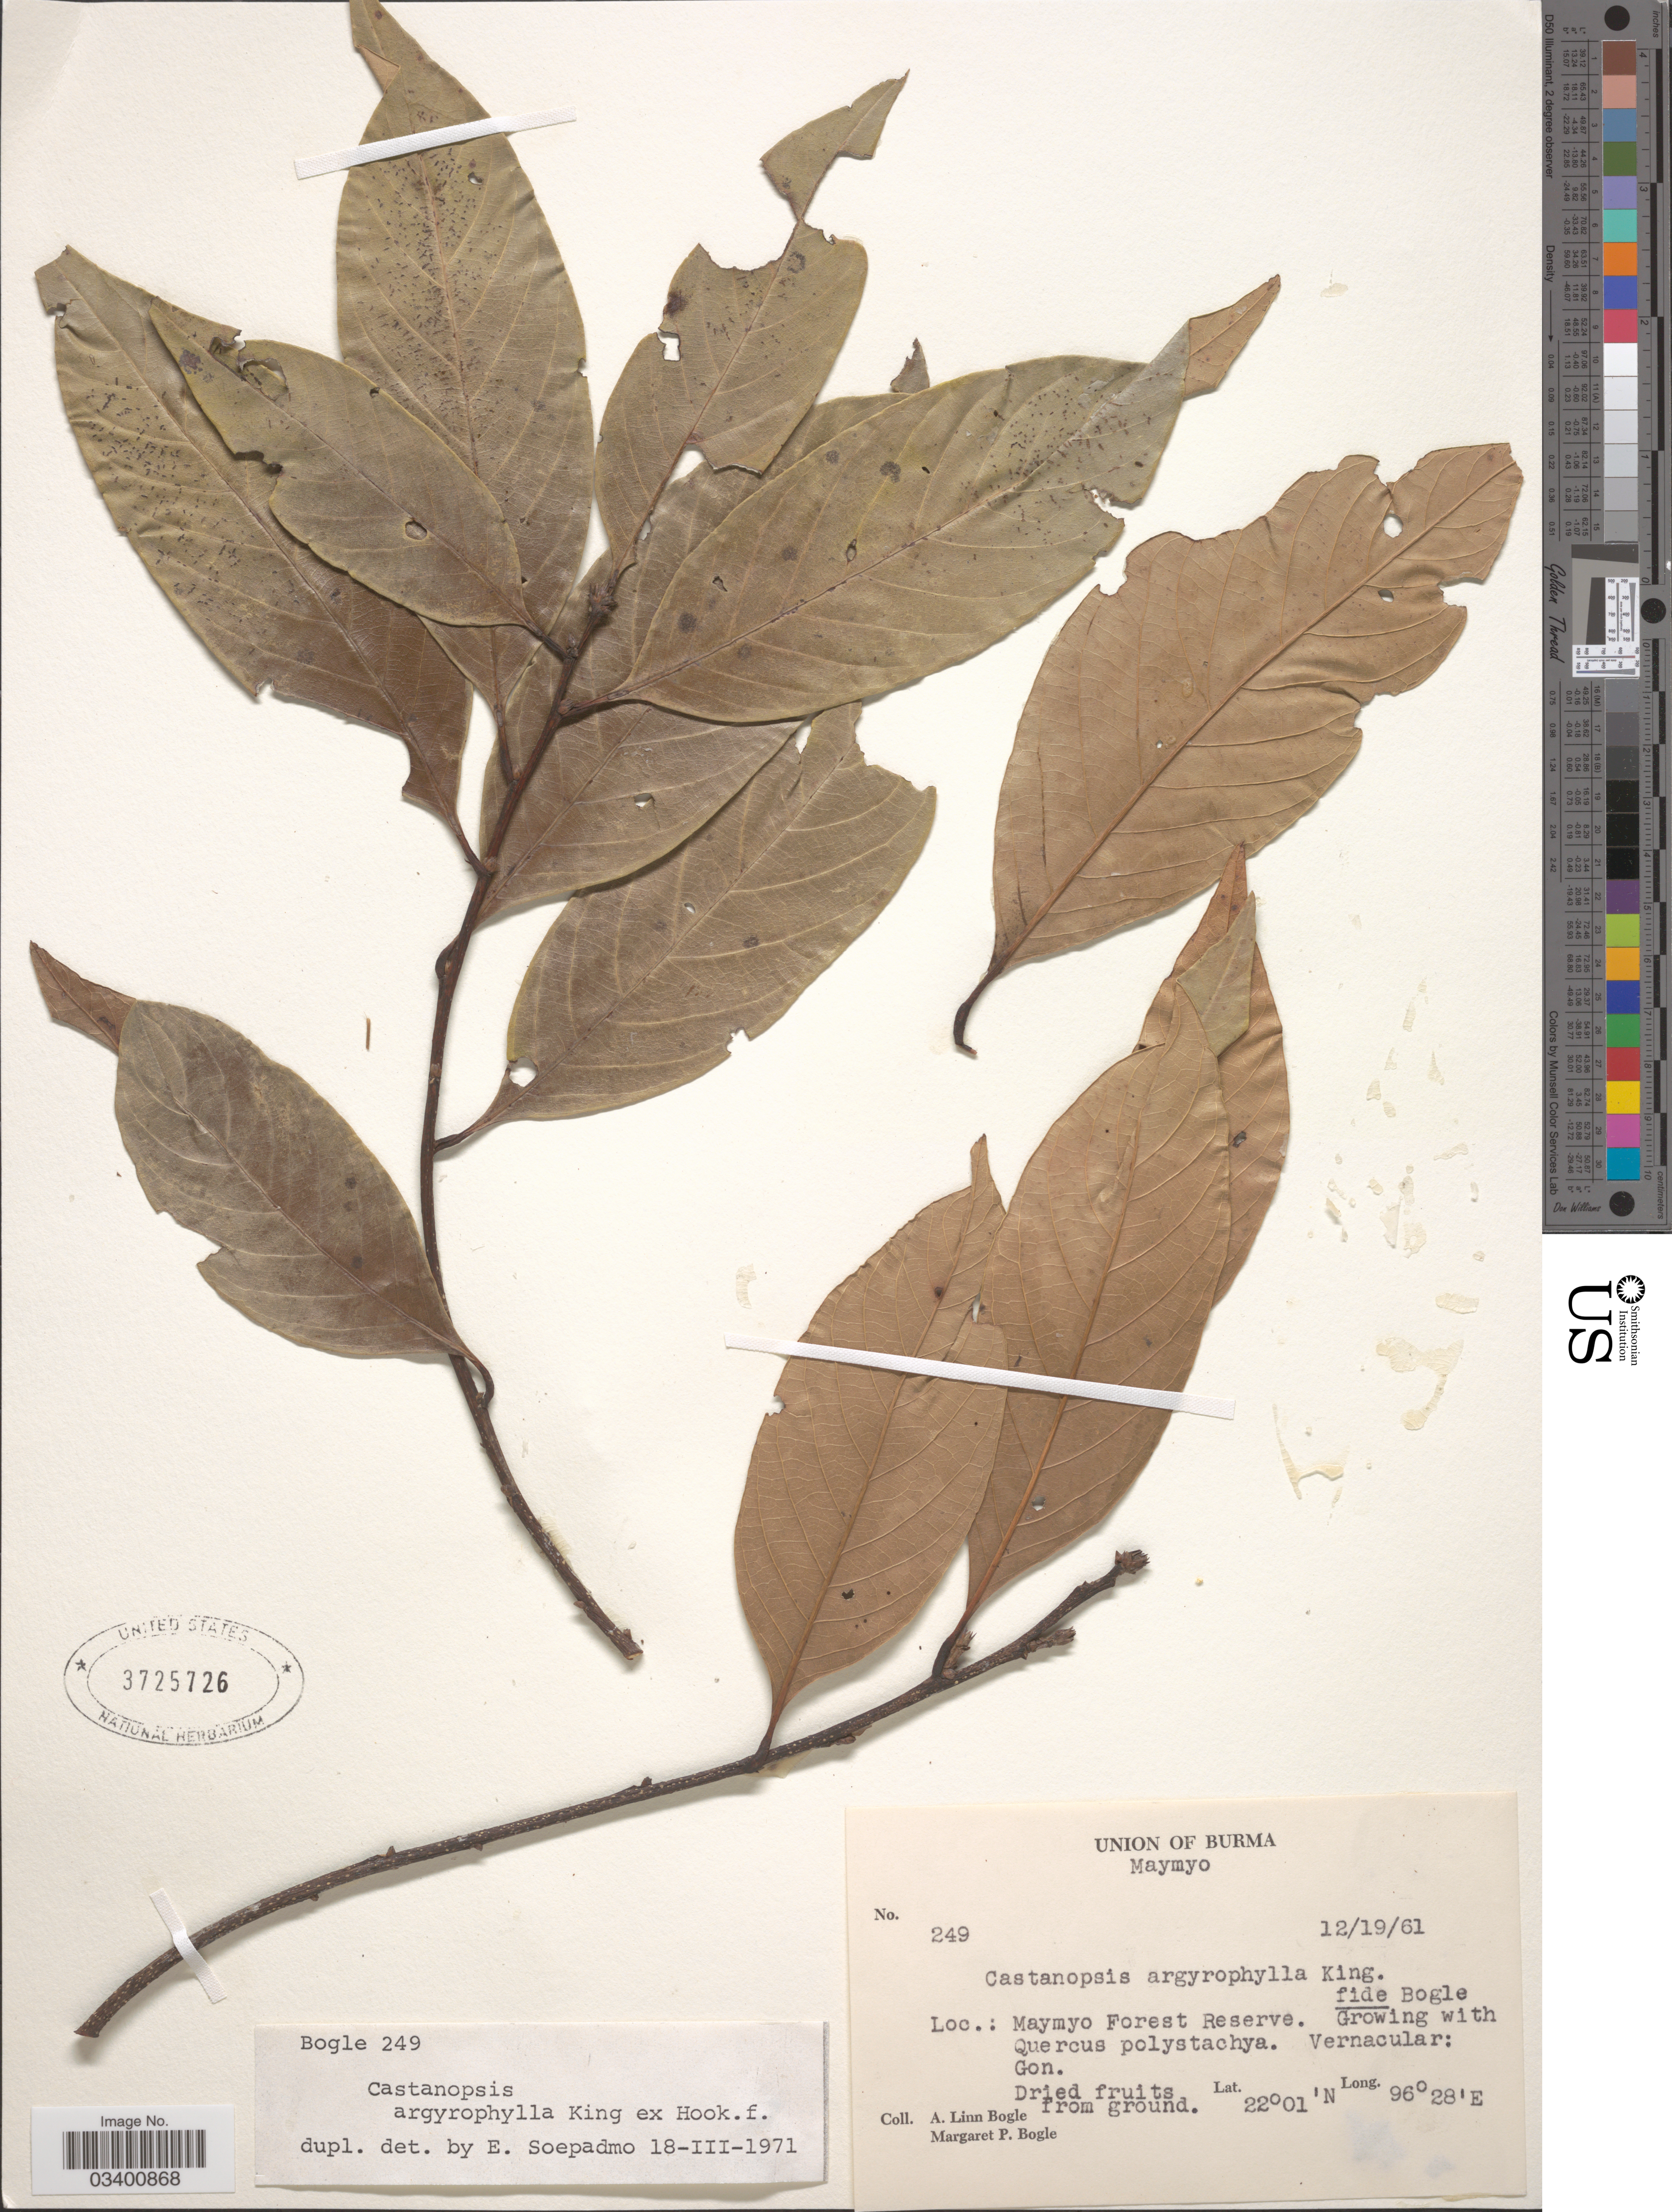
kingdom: Plantae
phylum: Tracheophyta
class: Magnoliopsida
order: Fagales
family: Fagaceae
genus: Castanopsis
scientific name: Castanopsis argyrophylla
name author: King ex Hook. f.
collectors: Bogle, A.L. & M. Bogle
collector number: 249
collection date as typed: Transcribed d/m/y: 19/12/61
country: Myanmar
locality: Union of Burma. Maymyo. Maymyo Forest Reserve.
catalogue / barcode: US 3725726